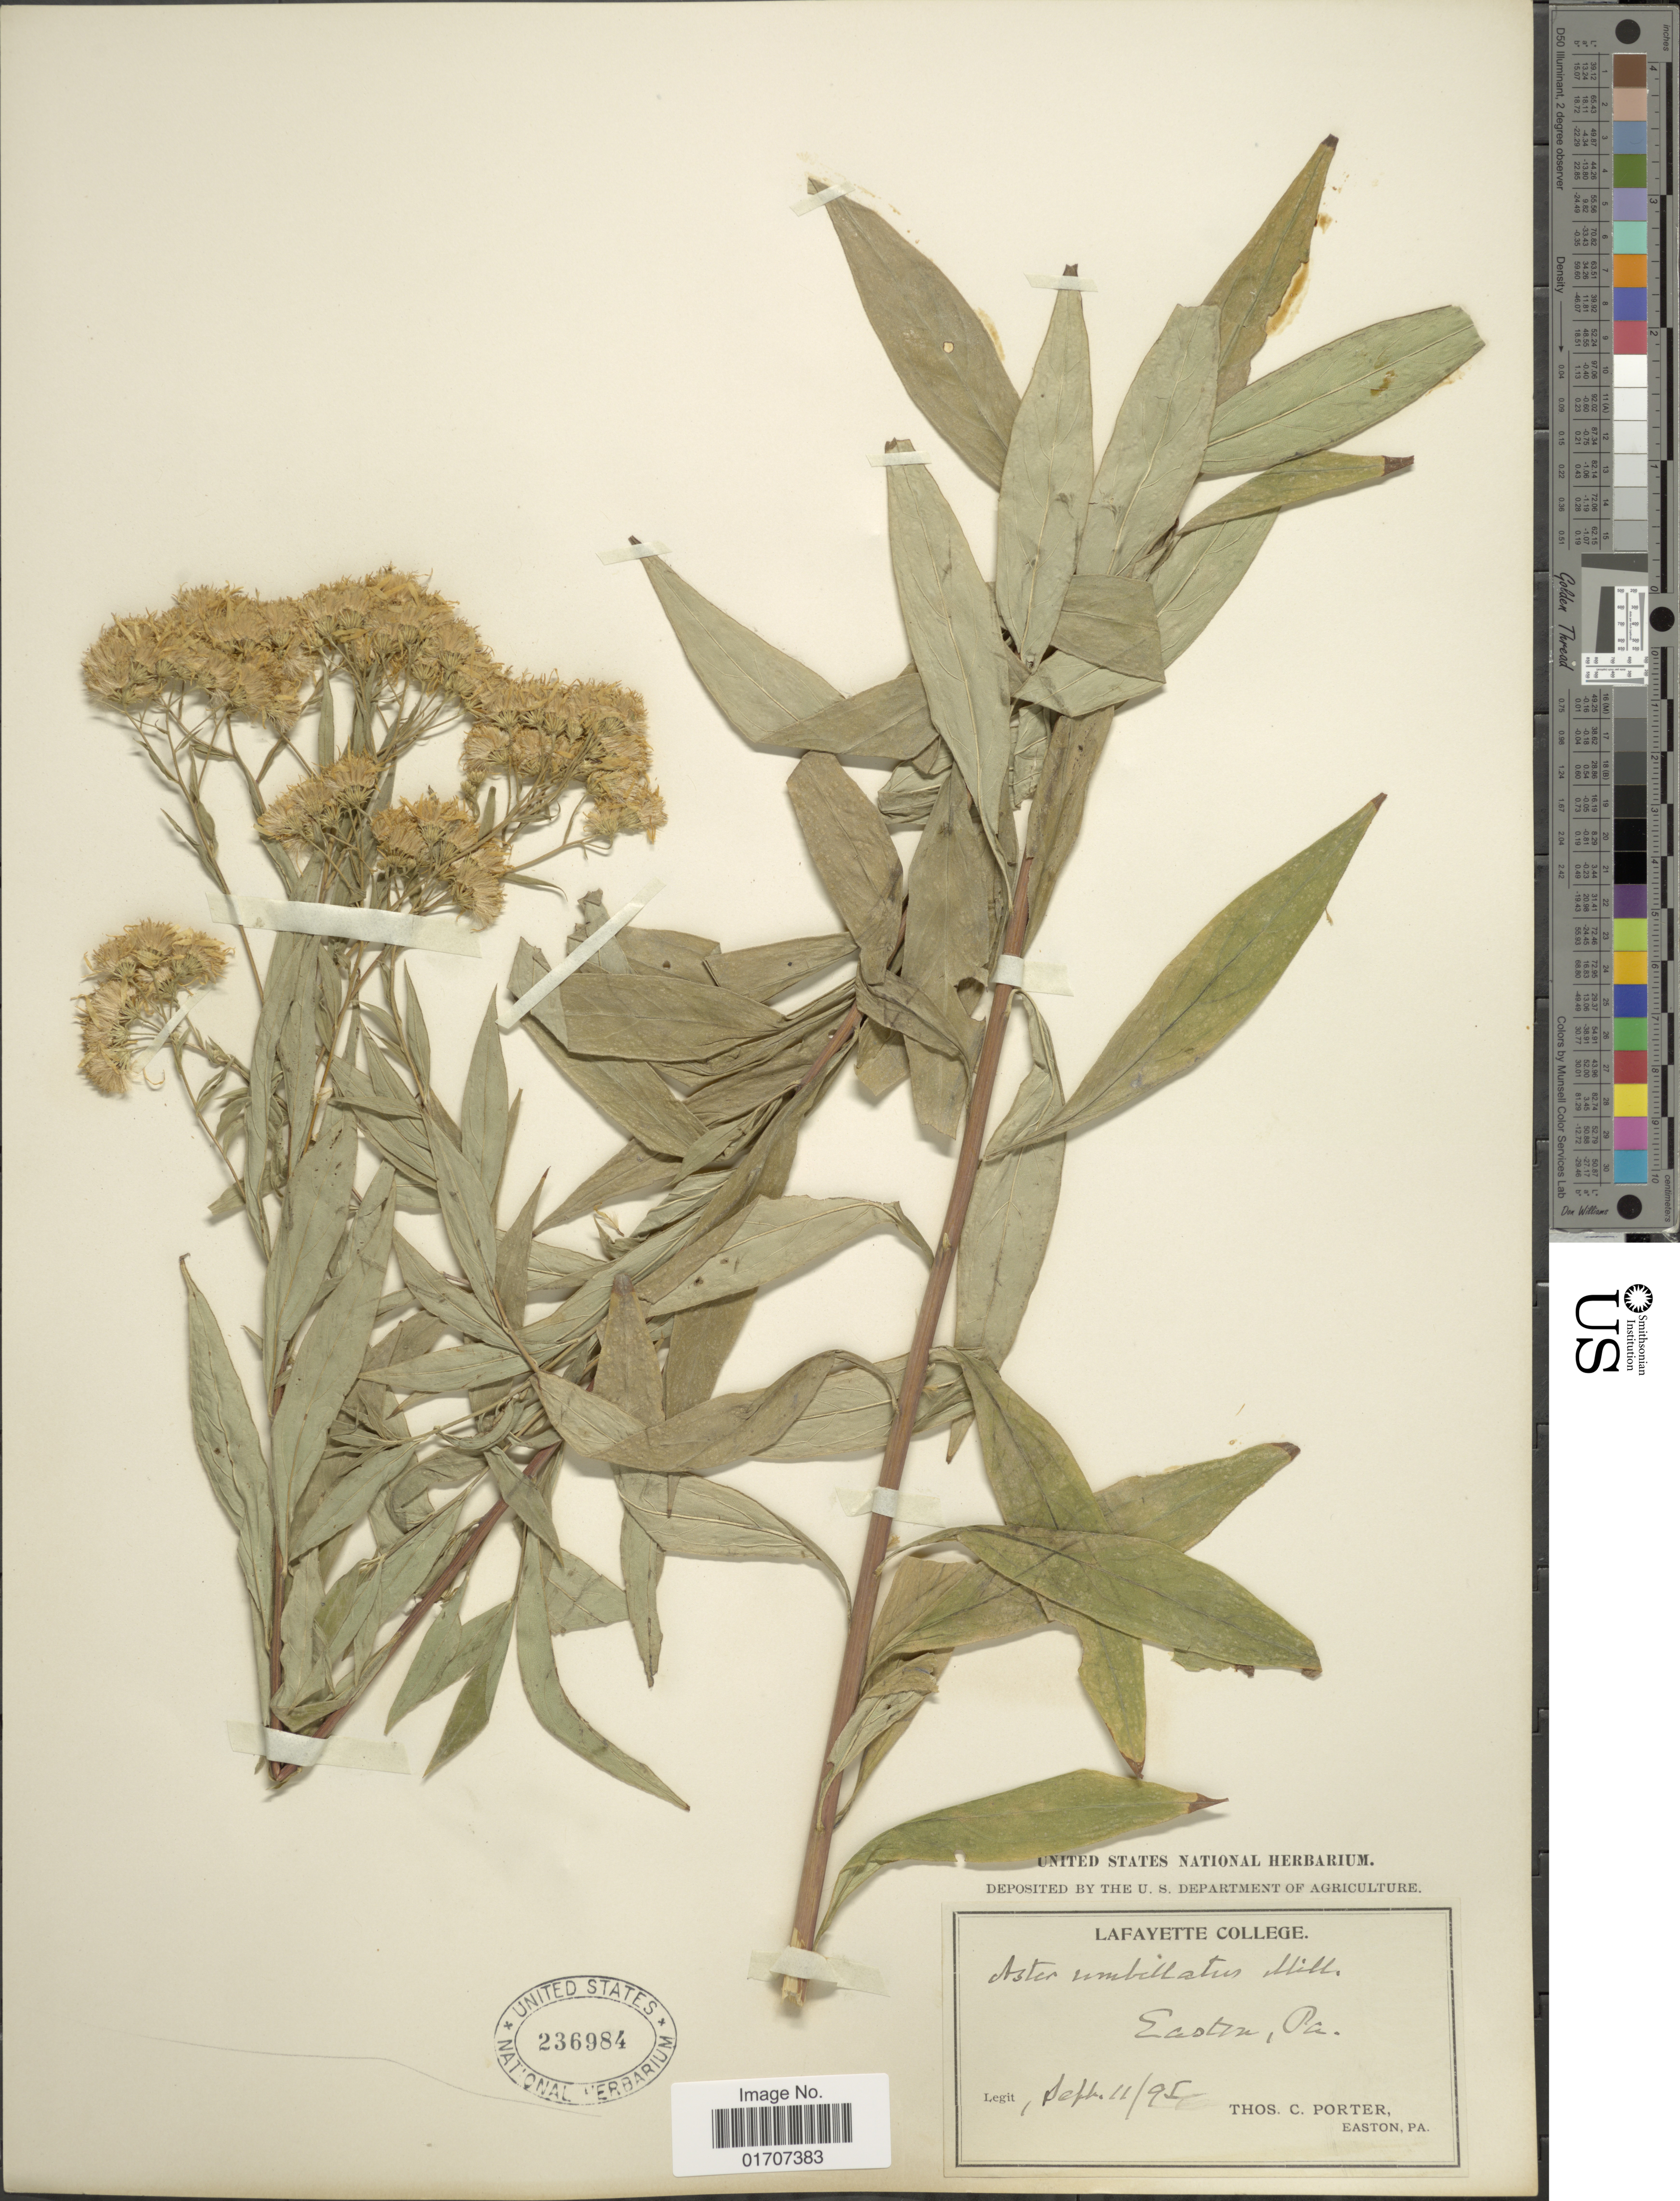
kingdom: Plantae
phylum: Tracheophyta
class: Magnoliopsida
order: Asterales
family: Asteraceae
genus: Doellingeria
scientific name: Doellingeria umbellata var. umbellata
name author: Nees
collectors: T. C. Porter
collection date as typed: Transcribed d/m/y: 11/9/95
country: United States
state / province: Pennsylvania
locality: Easton, Pa.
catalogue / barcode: US 236984